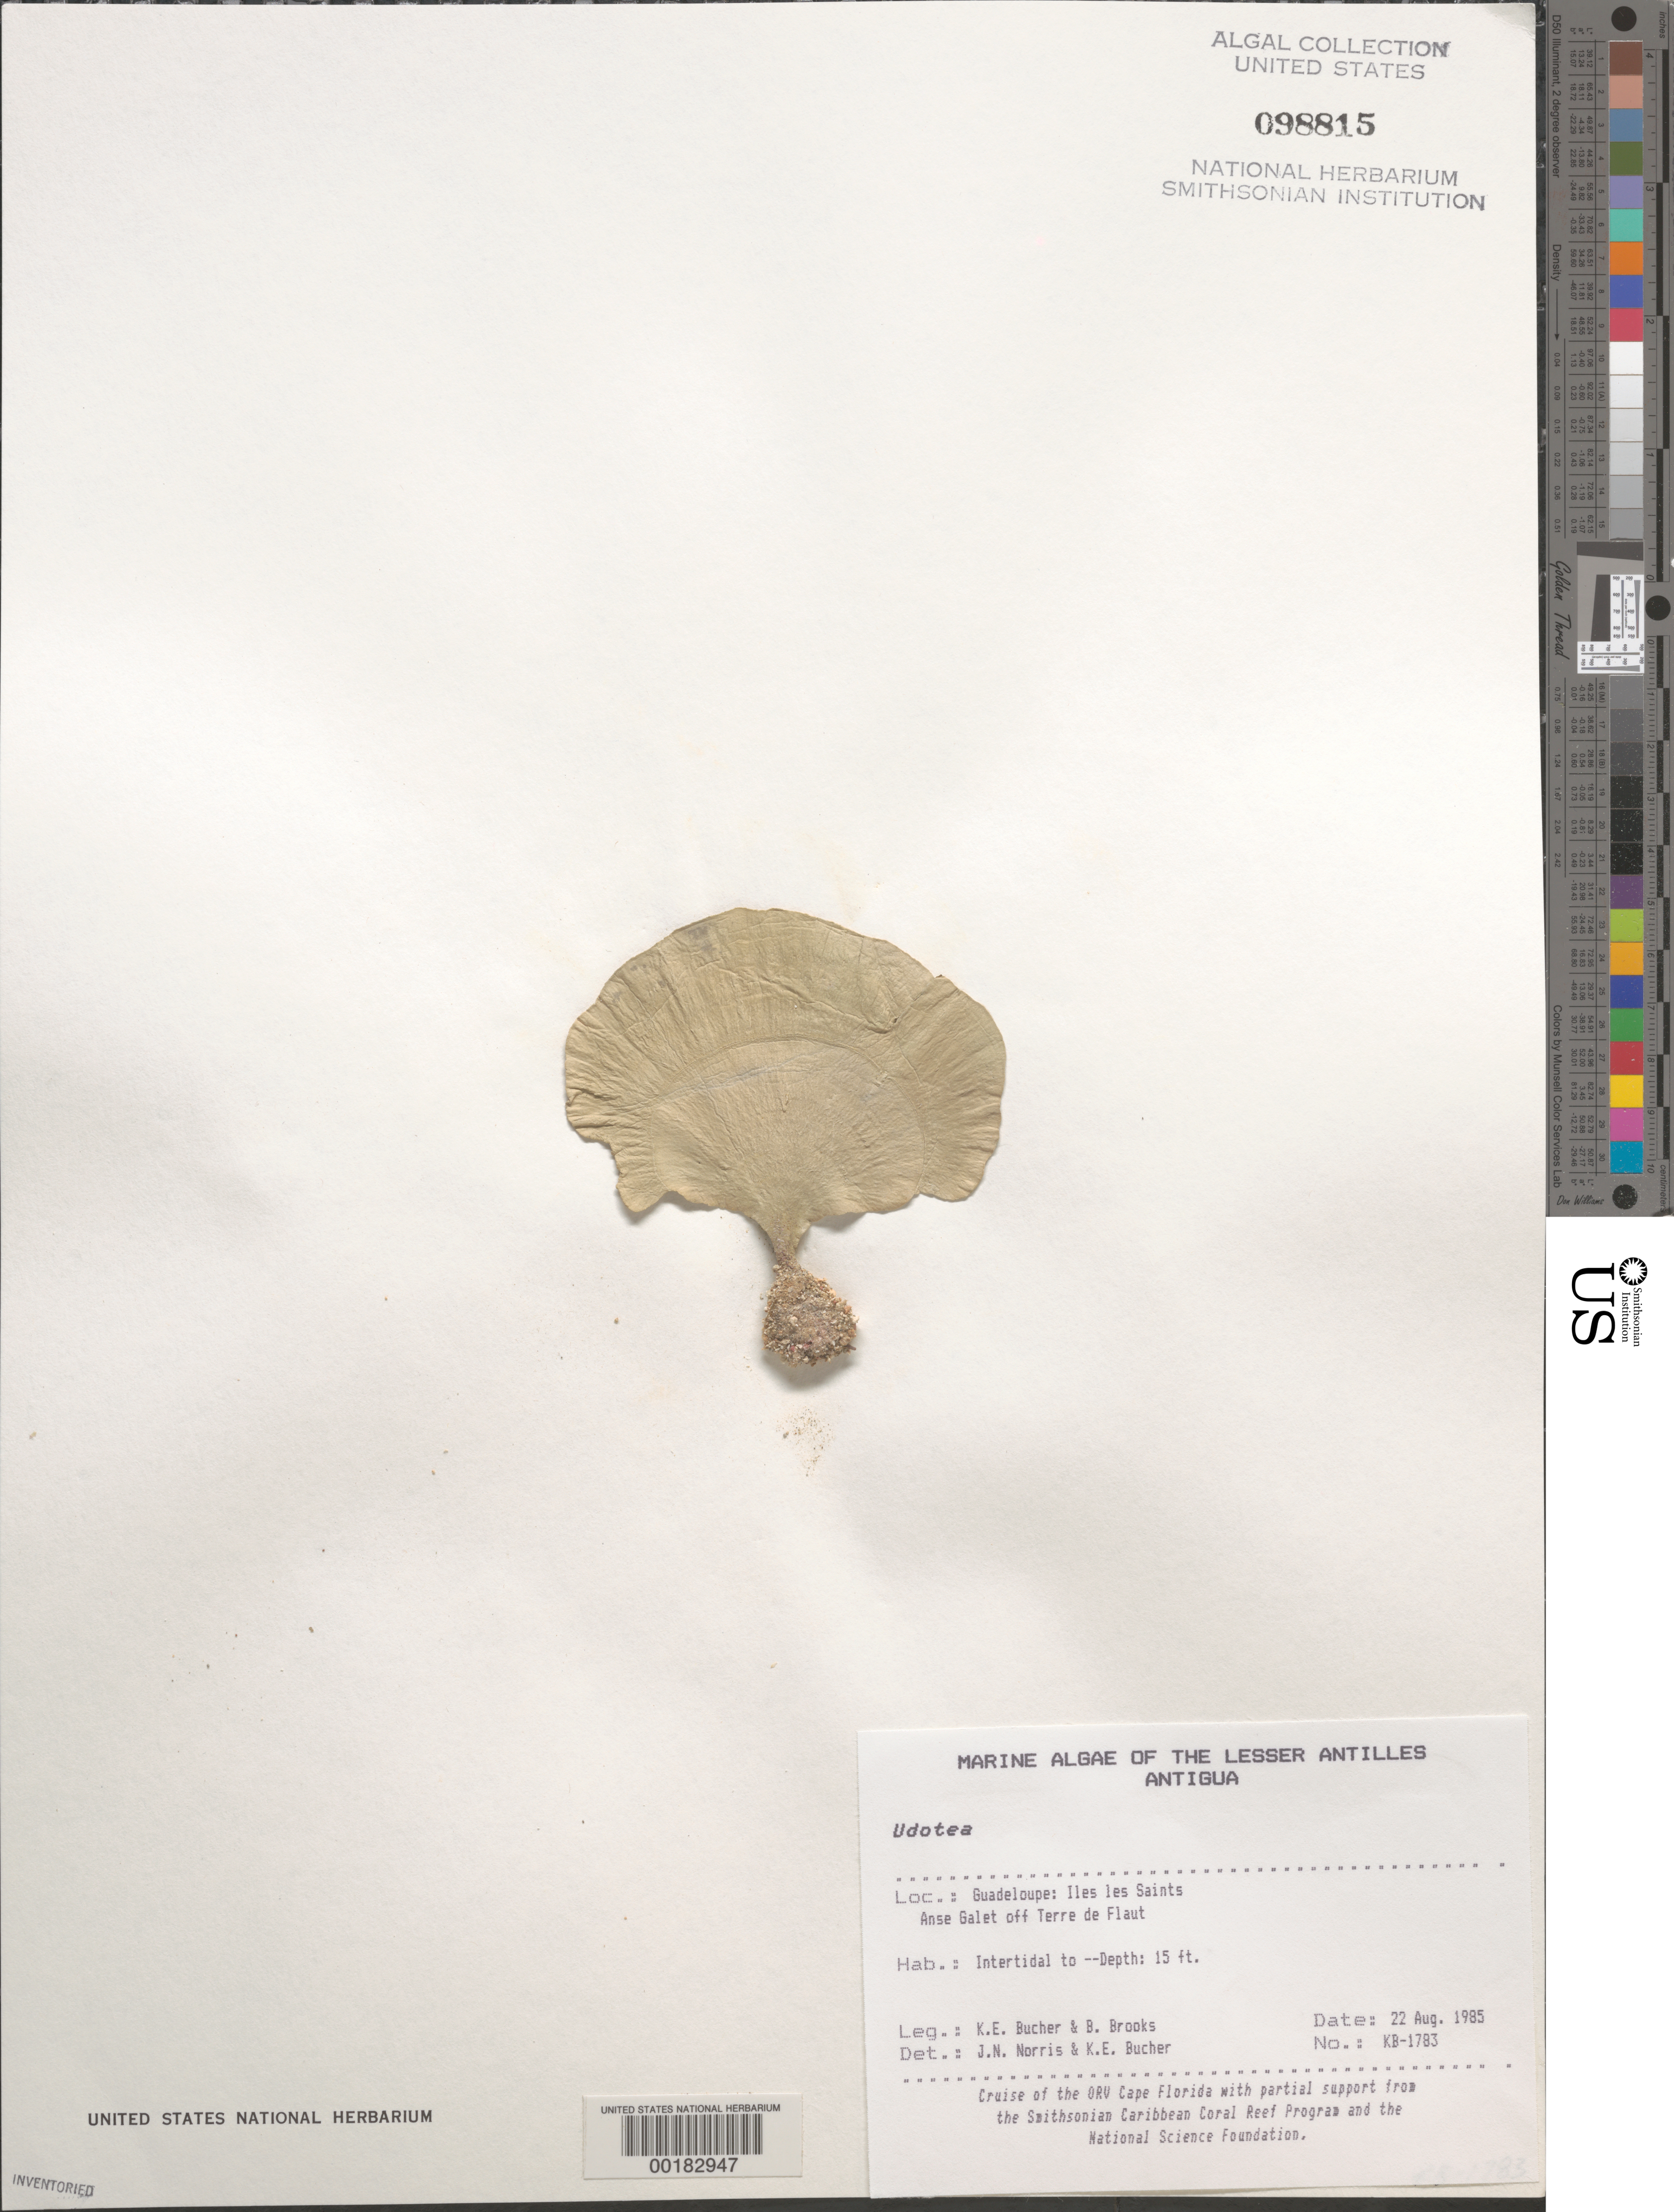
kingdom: Plantae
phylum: Chlorophyta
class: Ulvophyceae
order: Bryopsidales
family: Udoteaceae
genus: Udotea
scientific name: Udotea sp.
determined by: Norris, J. N.; Bucher, K. E.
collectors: K. E. Bucher & B. Brooks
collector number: Kb-1783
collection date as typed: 22 Aug 1985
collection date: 1985-08-22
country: Guadeloupe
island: Iles des Saintes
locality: Anse Galet off Terre de Flaut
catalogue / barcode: US 98815